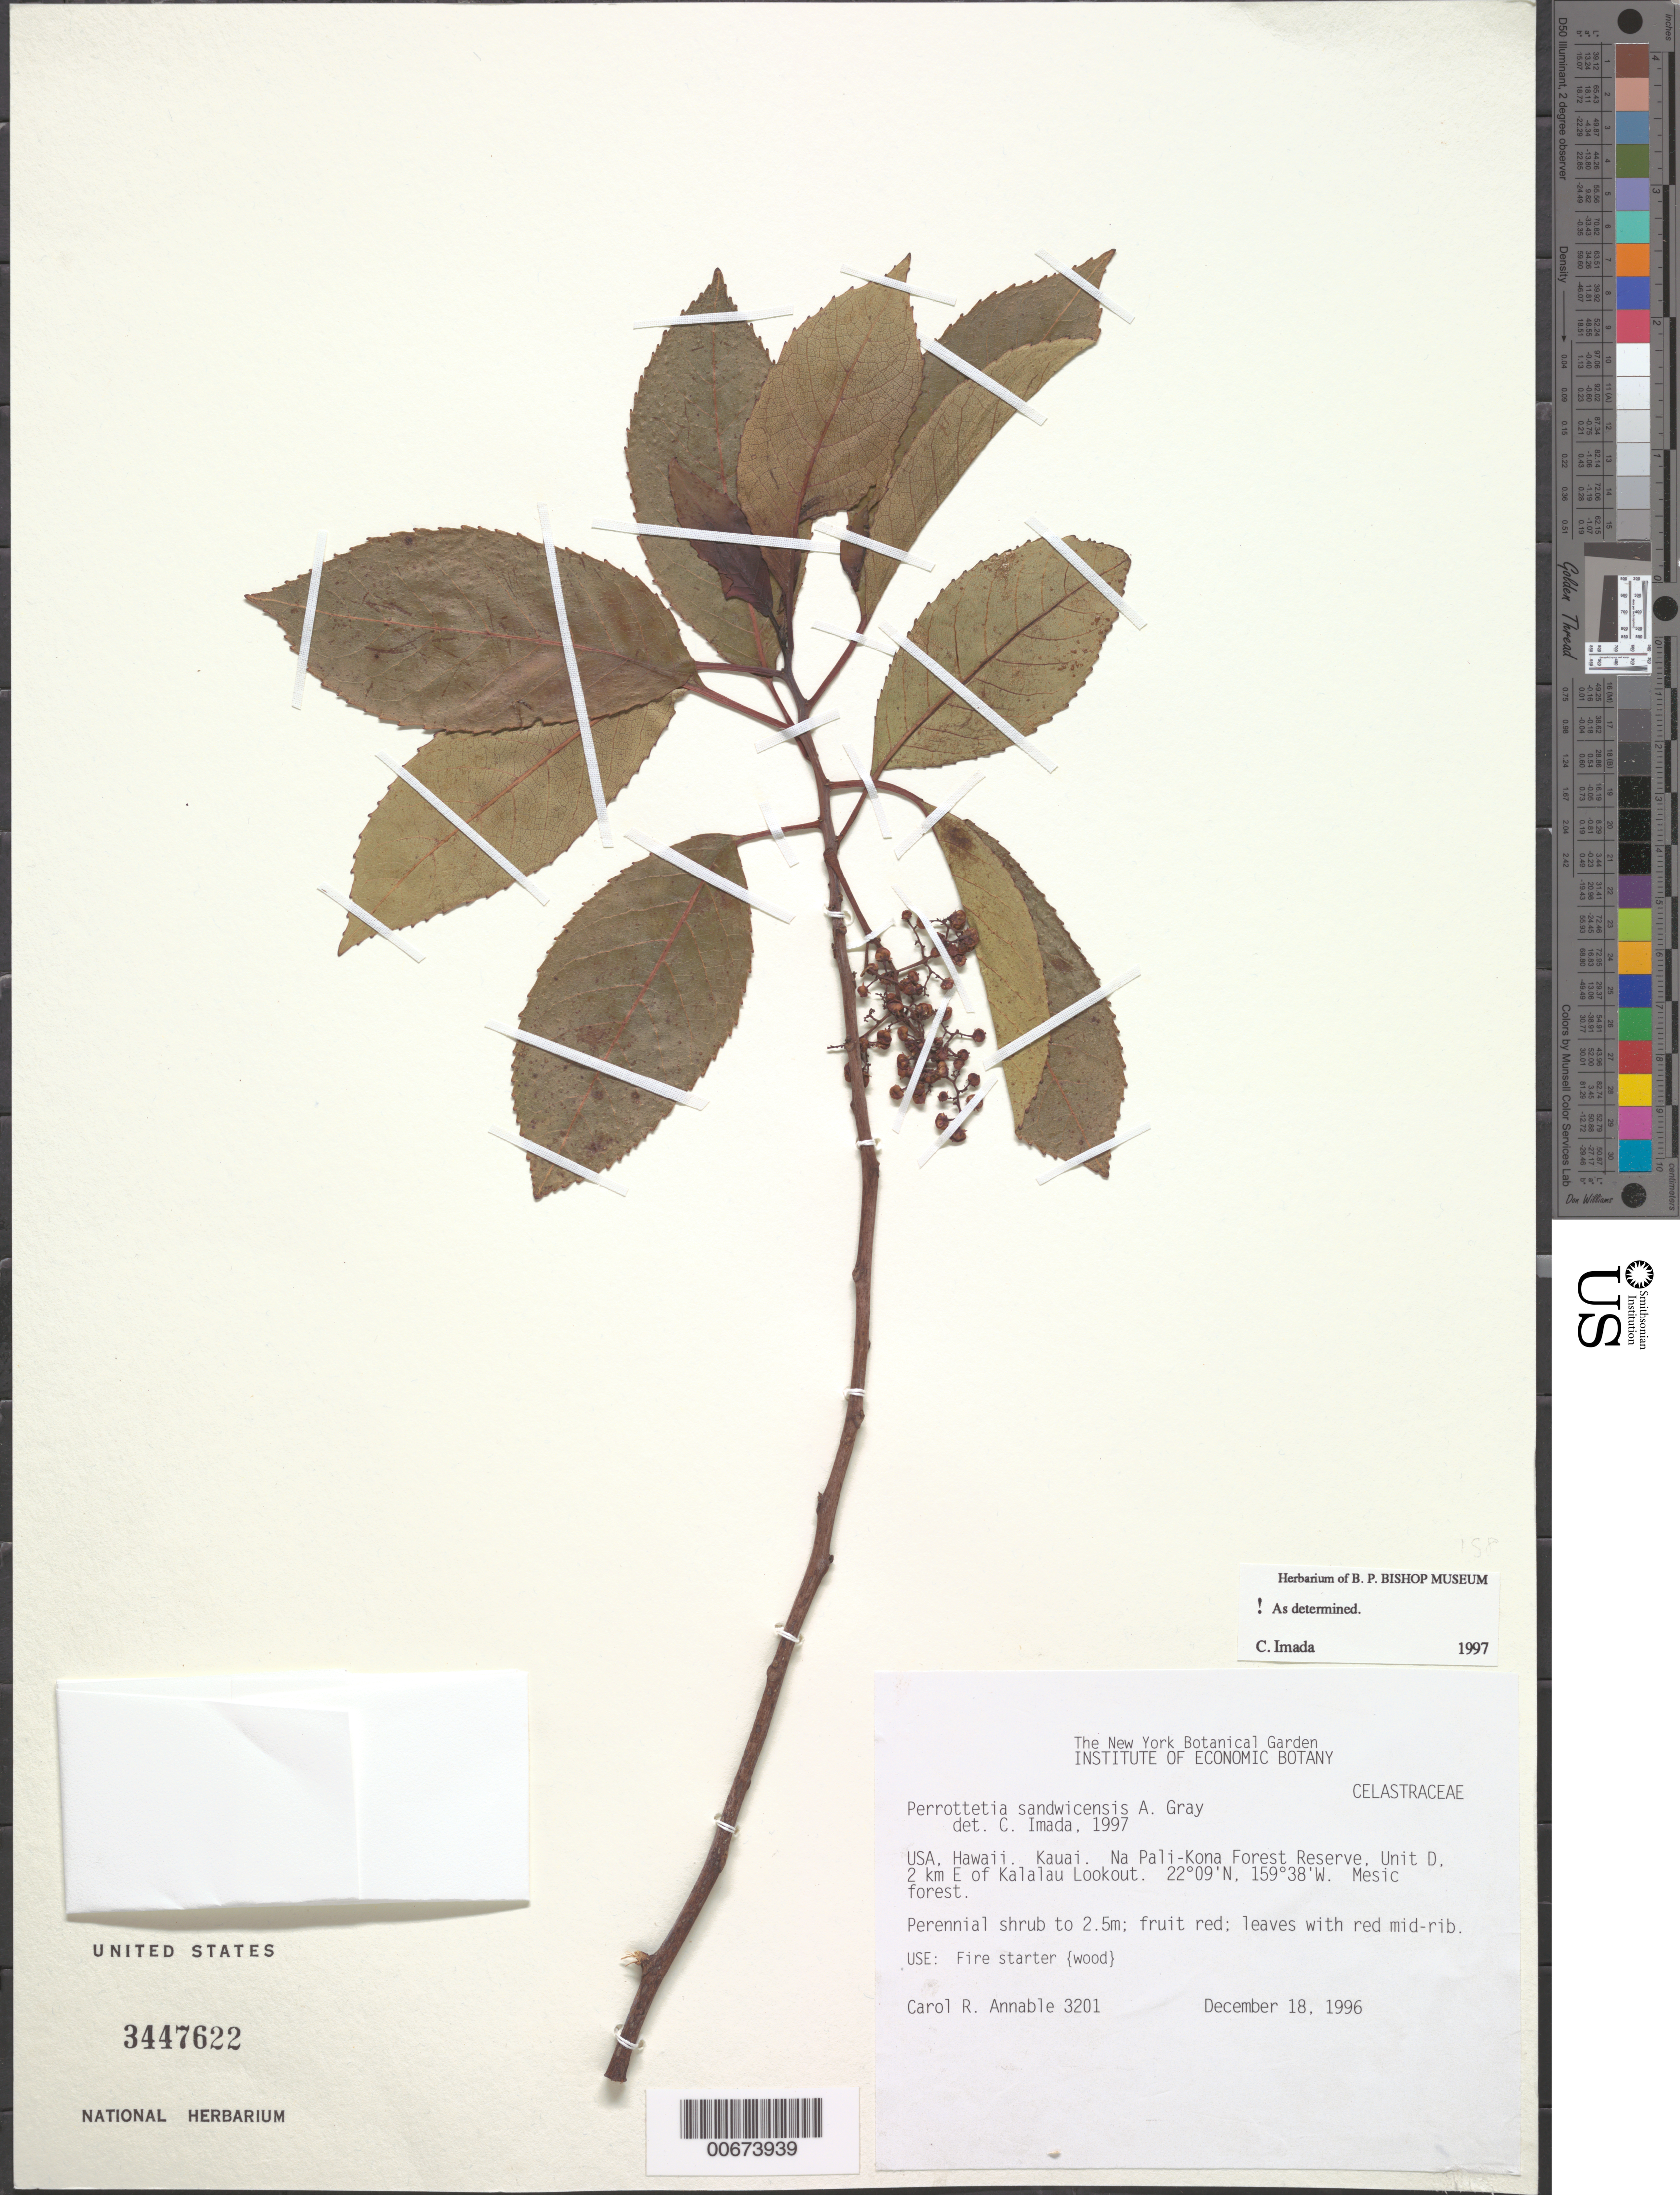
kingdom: Plantae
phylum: Tracheophyta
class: Magnoliopsida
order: Huerteales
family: Dipentodontaceae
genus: Perrottetia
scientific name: Perrottetia sandwicensis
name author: A. Gray in Wilkes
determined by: Imada, C.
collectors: C. R. Annable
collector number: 3201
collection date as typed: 18 Dec 1996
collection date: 1996-12-18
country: United States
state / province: Hawaii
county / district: Hawaii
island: Kaua'i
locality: Na Pali-Kona Forest Reserve, Unit D, 2 km E of Kalalau lookout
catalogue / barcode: US 3447622